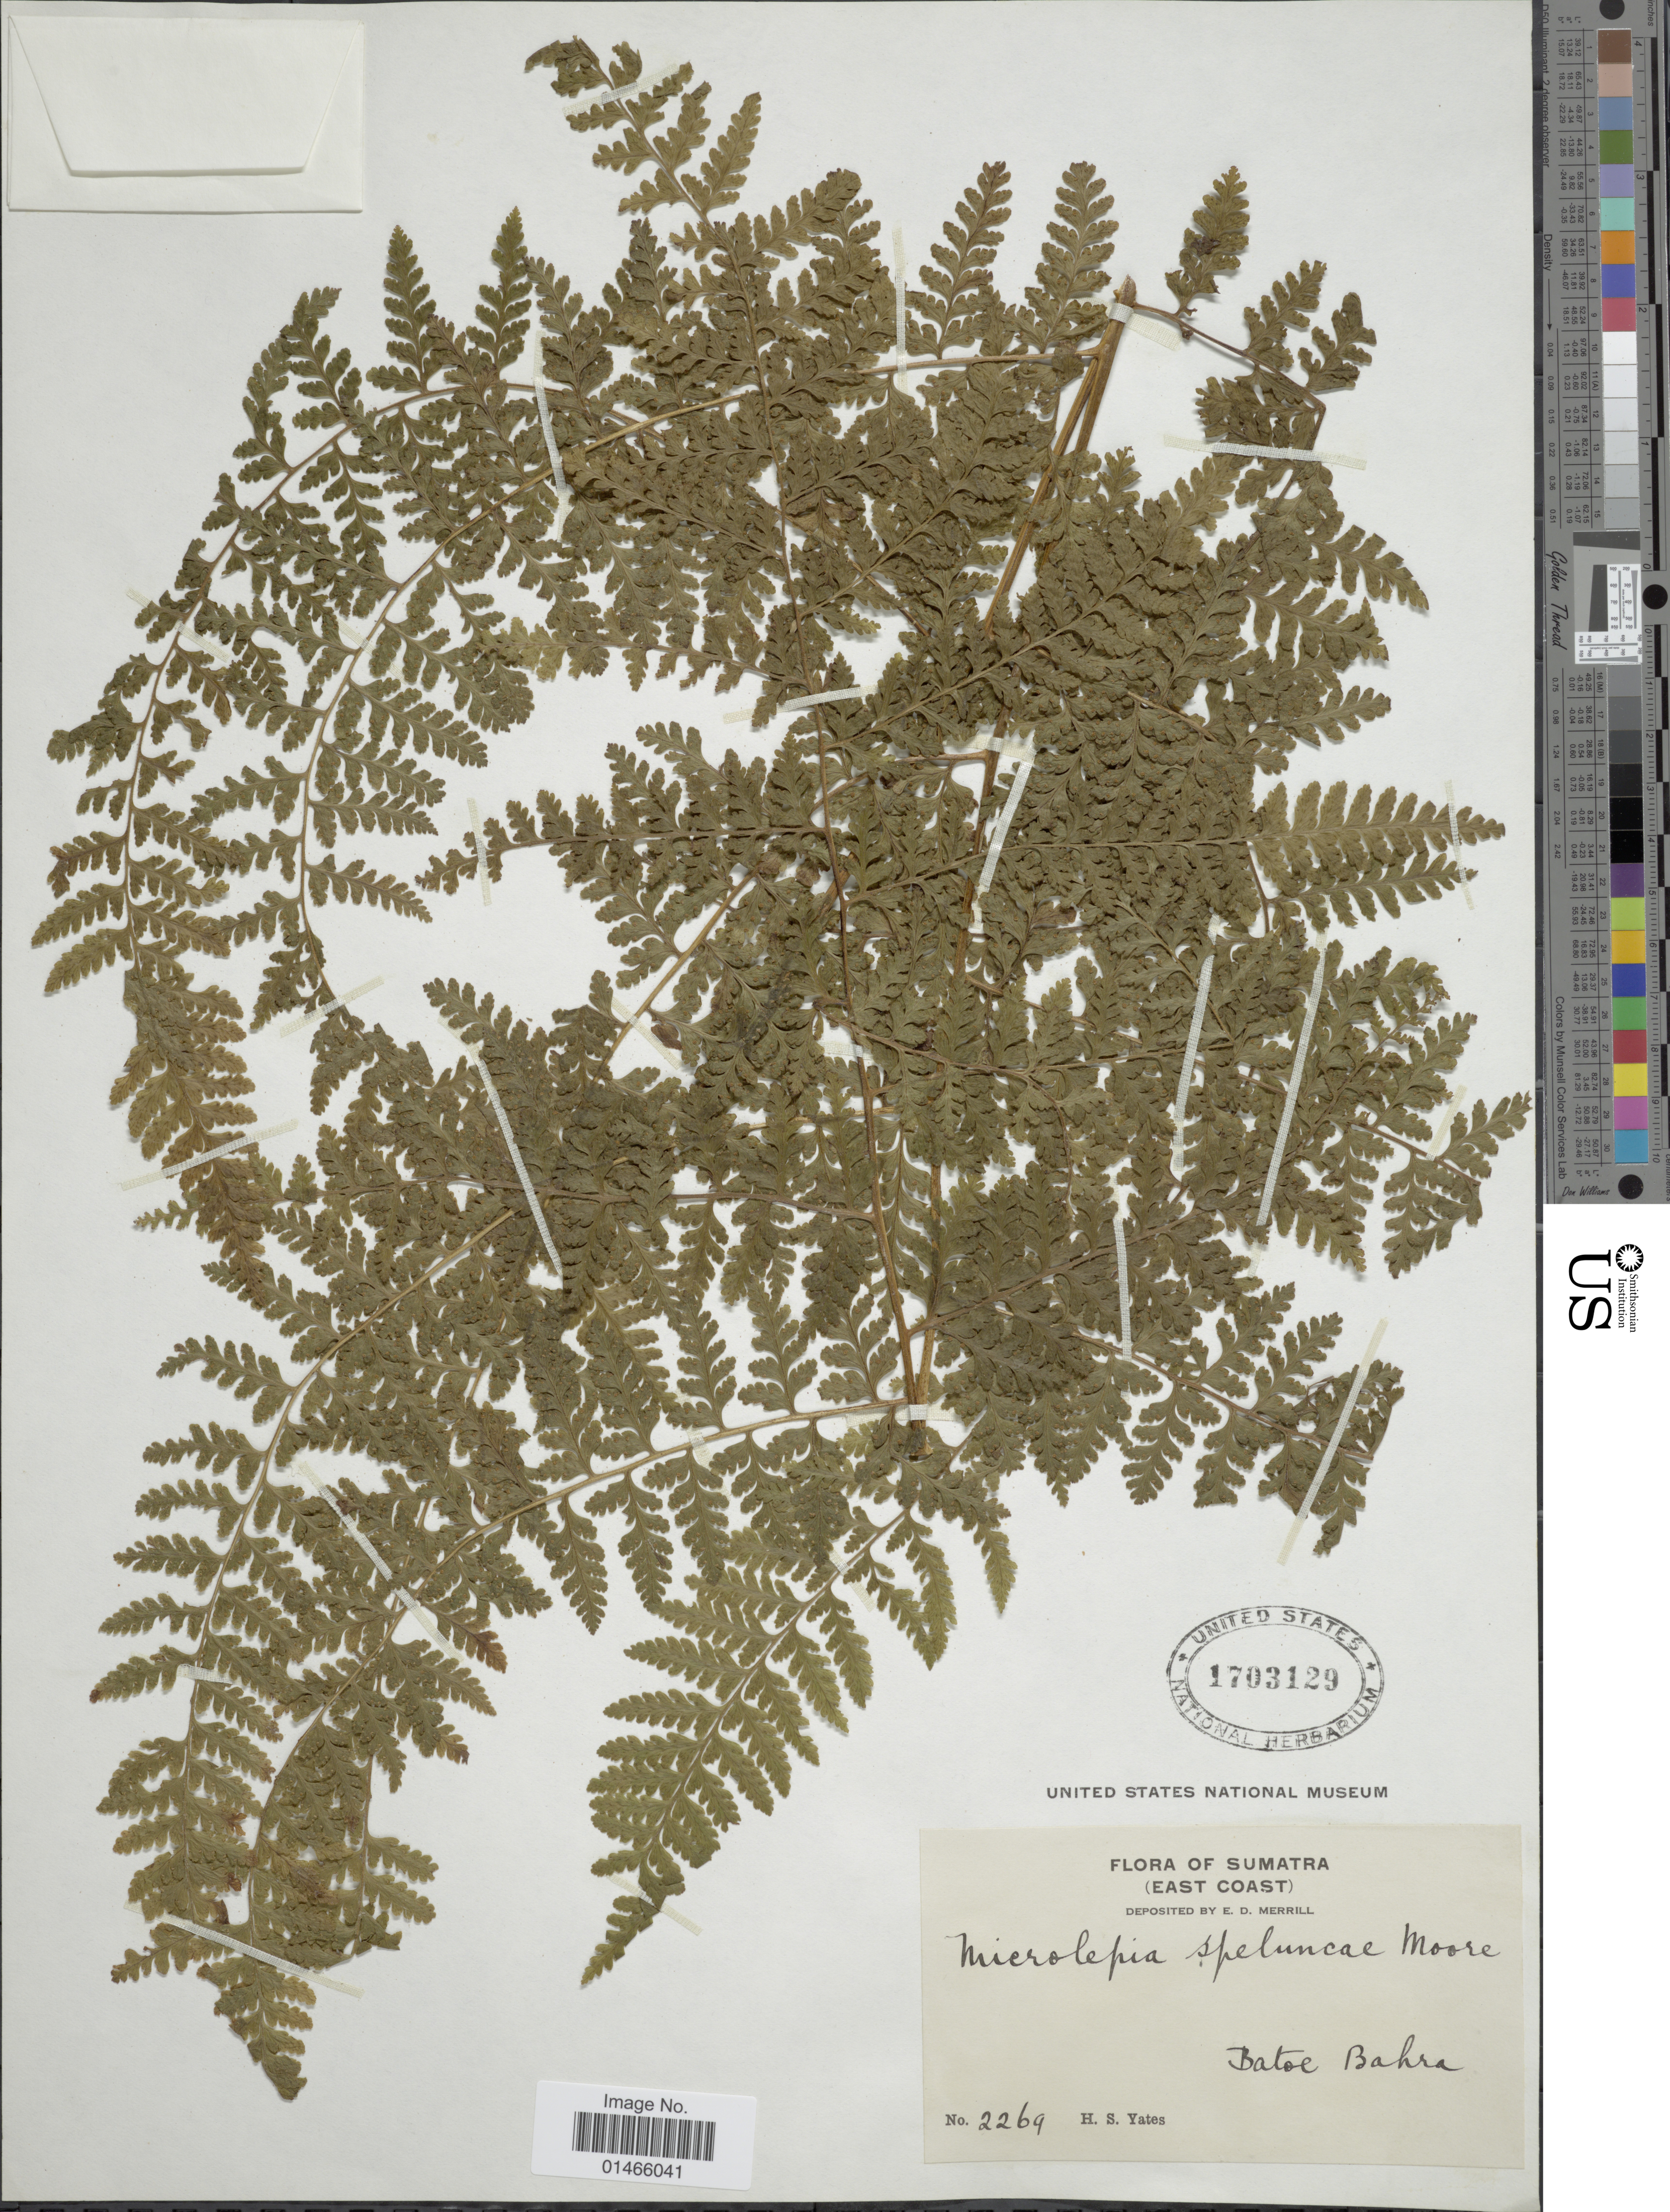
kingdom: Plantae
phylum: Tracheophyta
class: Polypodiopsida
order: Polypodiales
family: Dennstaedtiaceae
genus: Microlepia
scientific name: Microlepia pilosiuscula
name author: (Sm.) C.V. Morton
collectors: H. S. Yates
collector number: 2269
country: Indonesia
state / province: Sumatra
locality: East Coast Sumatra, Batoe Bahra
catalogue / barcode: US 1703129